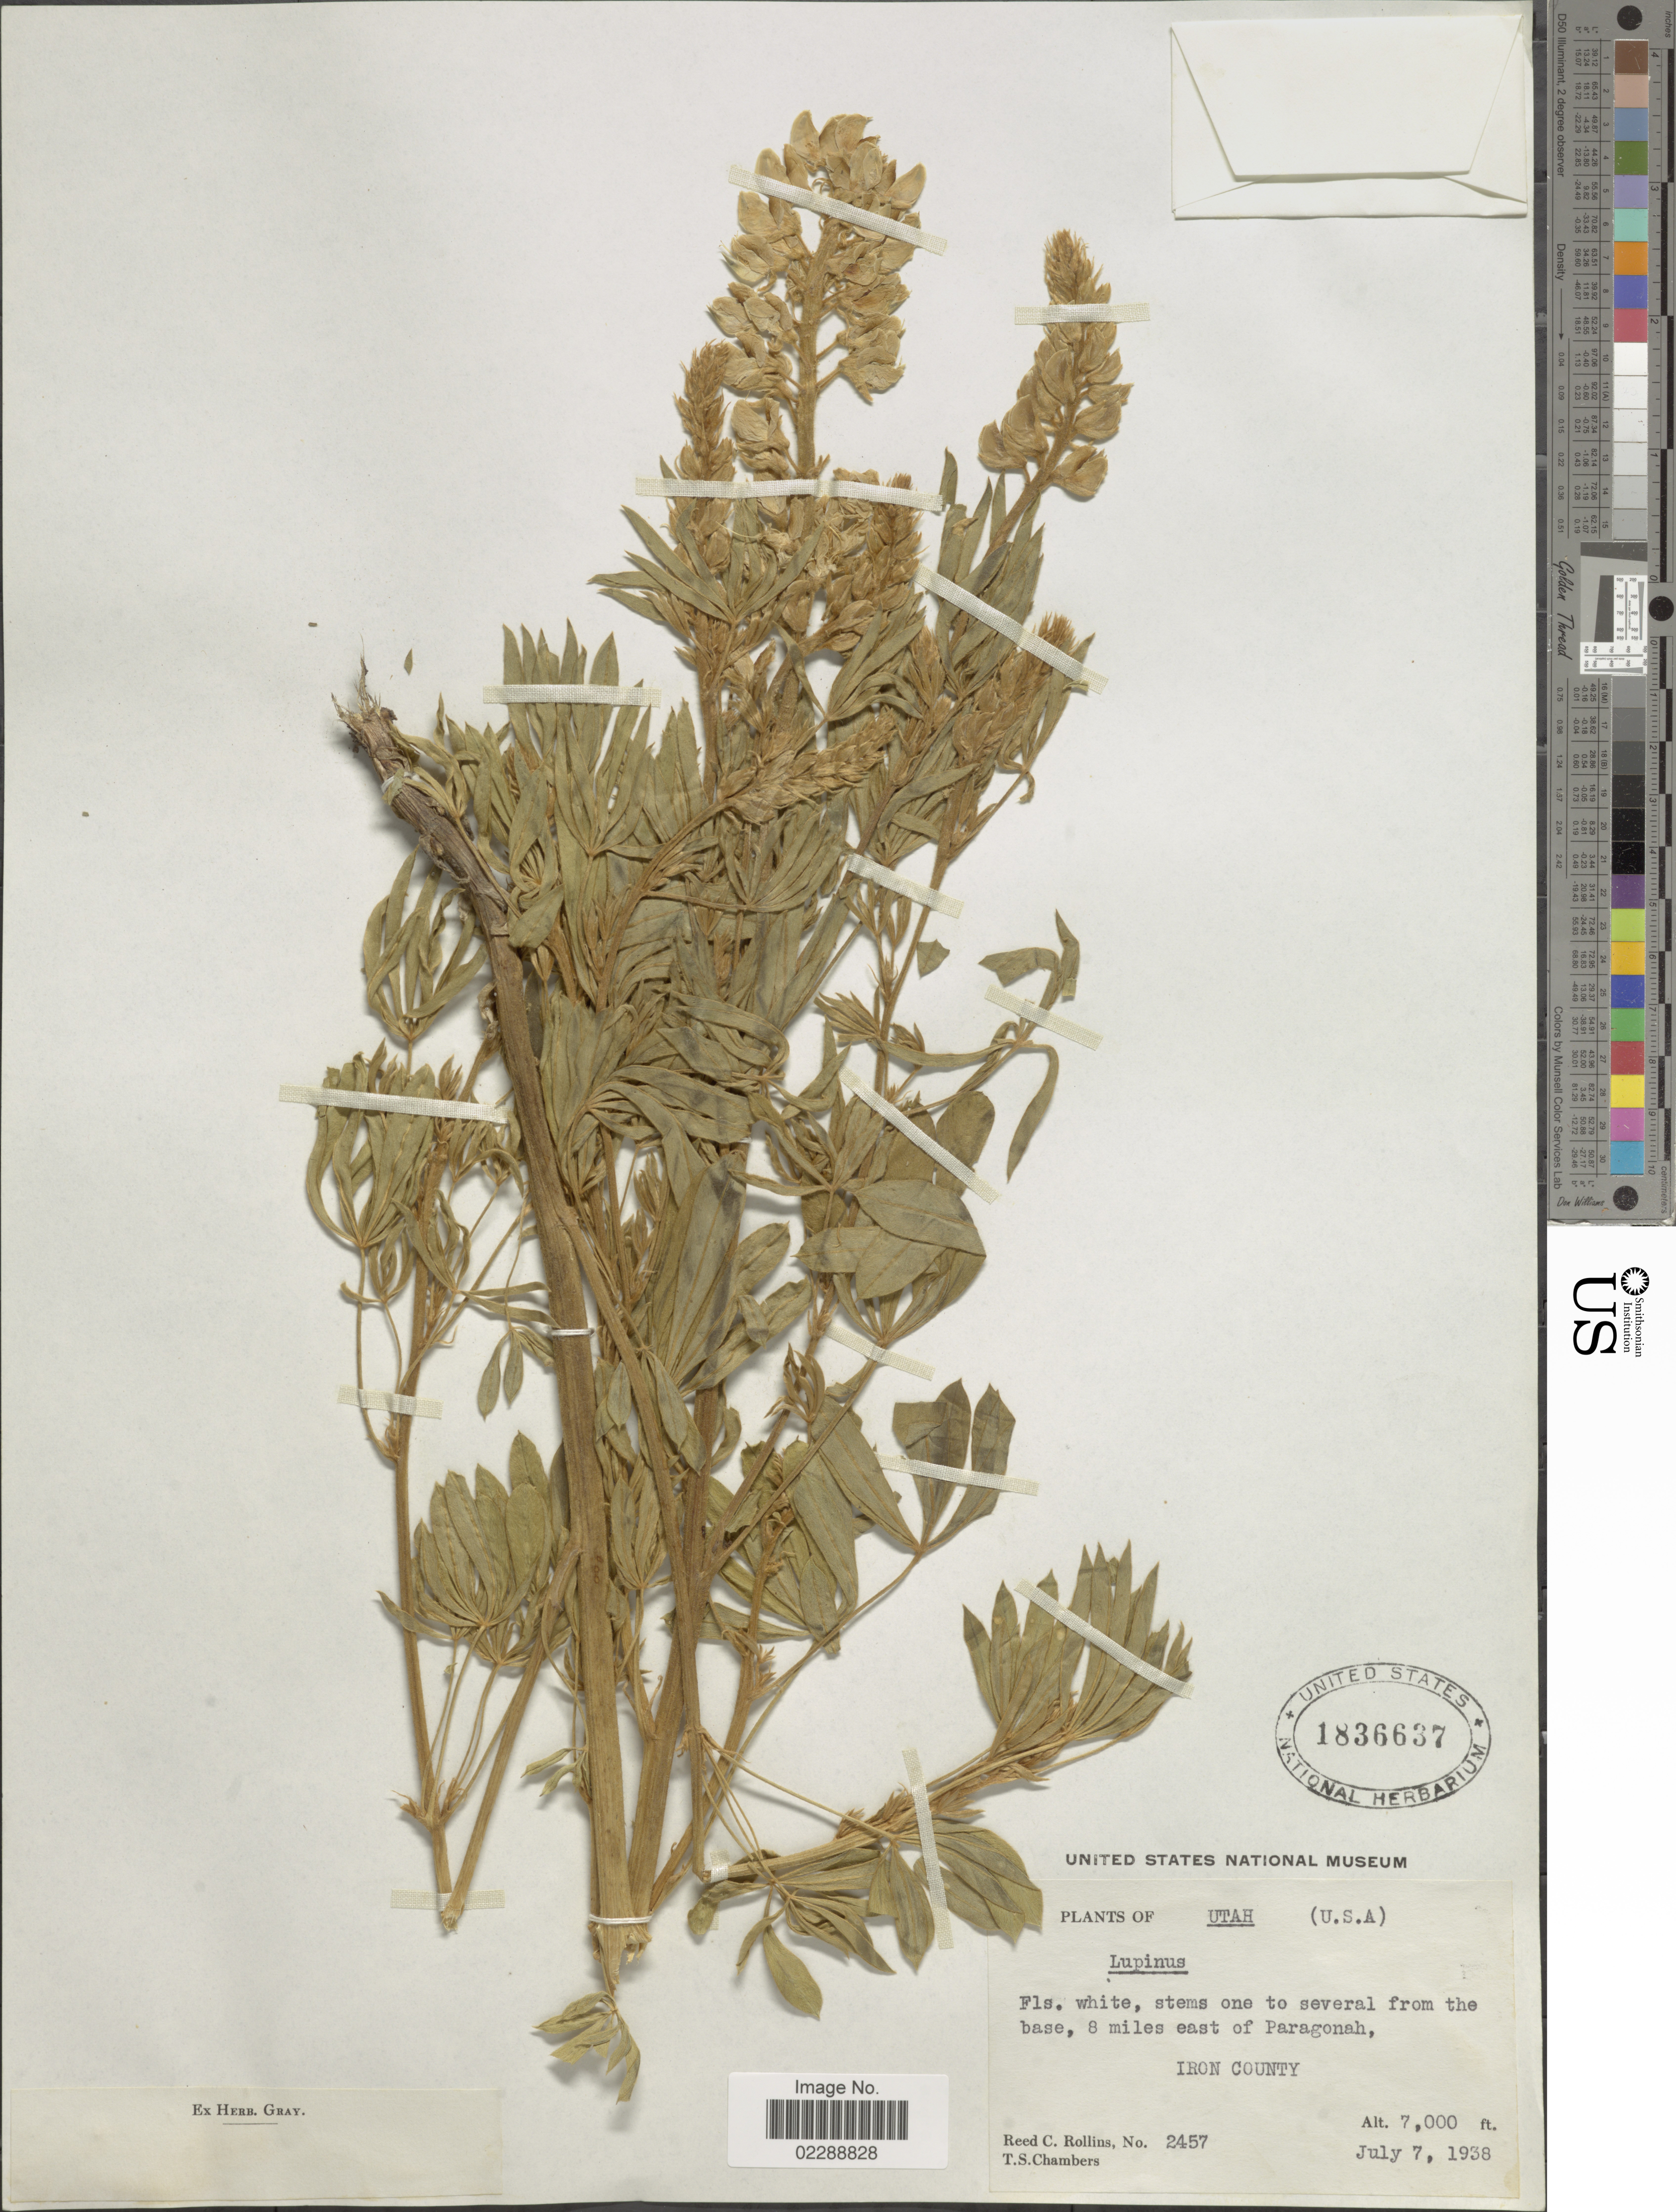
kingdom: Plantae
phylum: Tracheophyta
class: Magnoliopsida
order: Fabales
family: Fabaceae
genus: Lupinus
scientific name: Lupinus sp.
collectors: R. C. Rollins & T. Chambers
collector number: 2457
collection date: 1938-07-07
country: United States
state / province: Utah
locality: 8 miles east of Paragonah, Iron County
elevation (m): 2134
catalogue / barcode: US 1836637